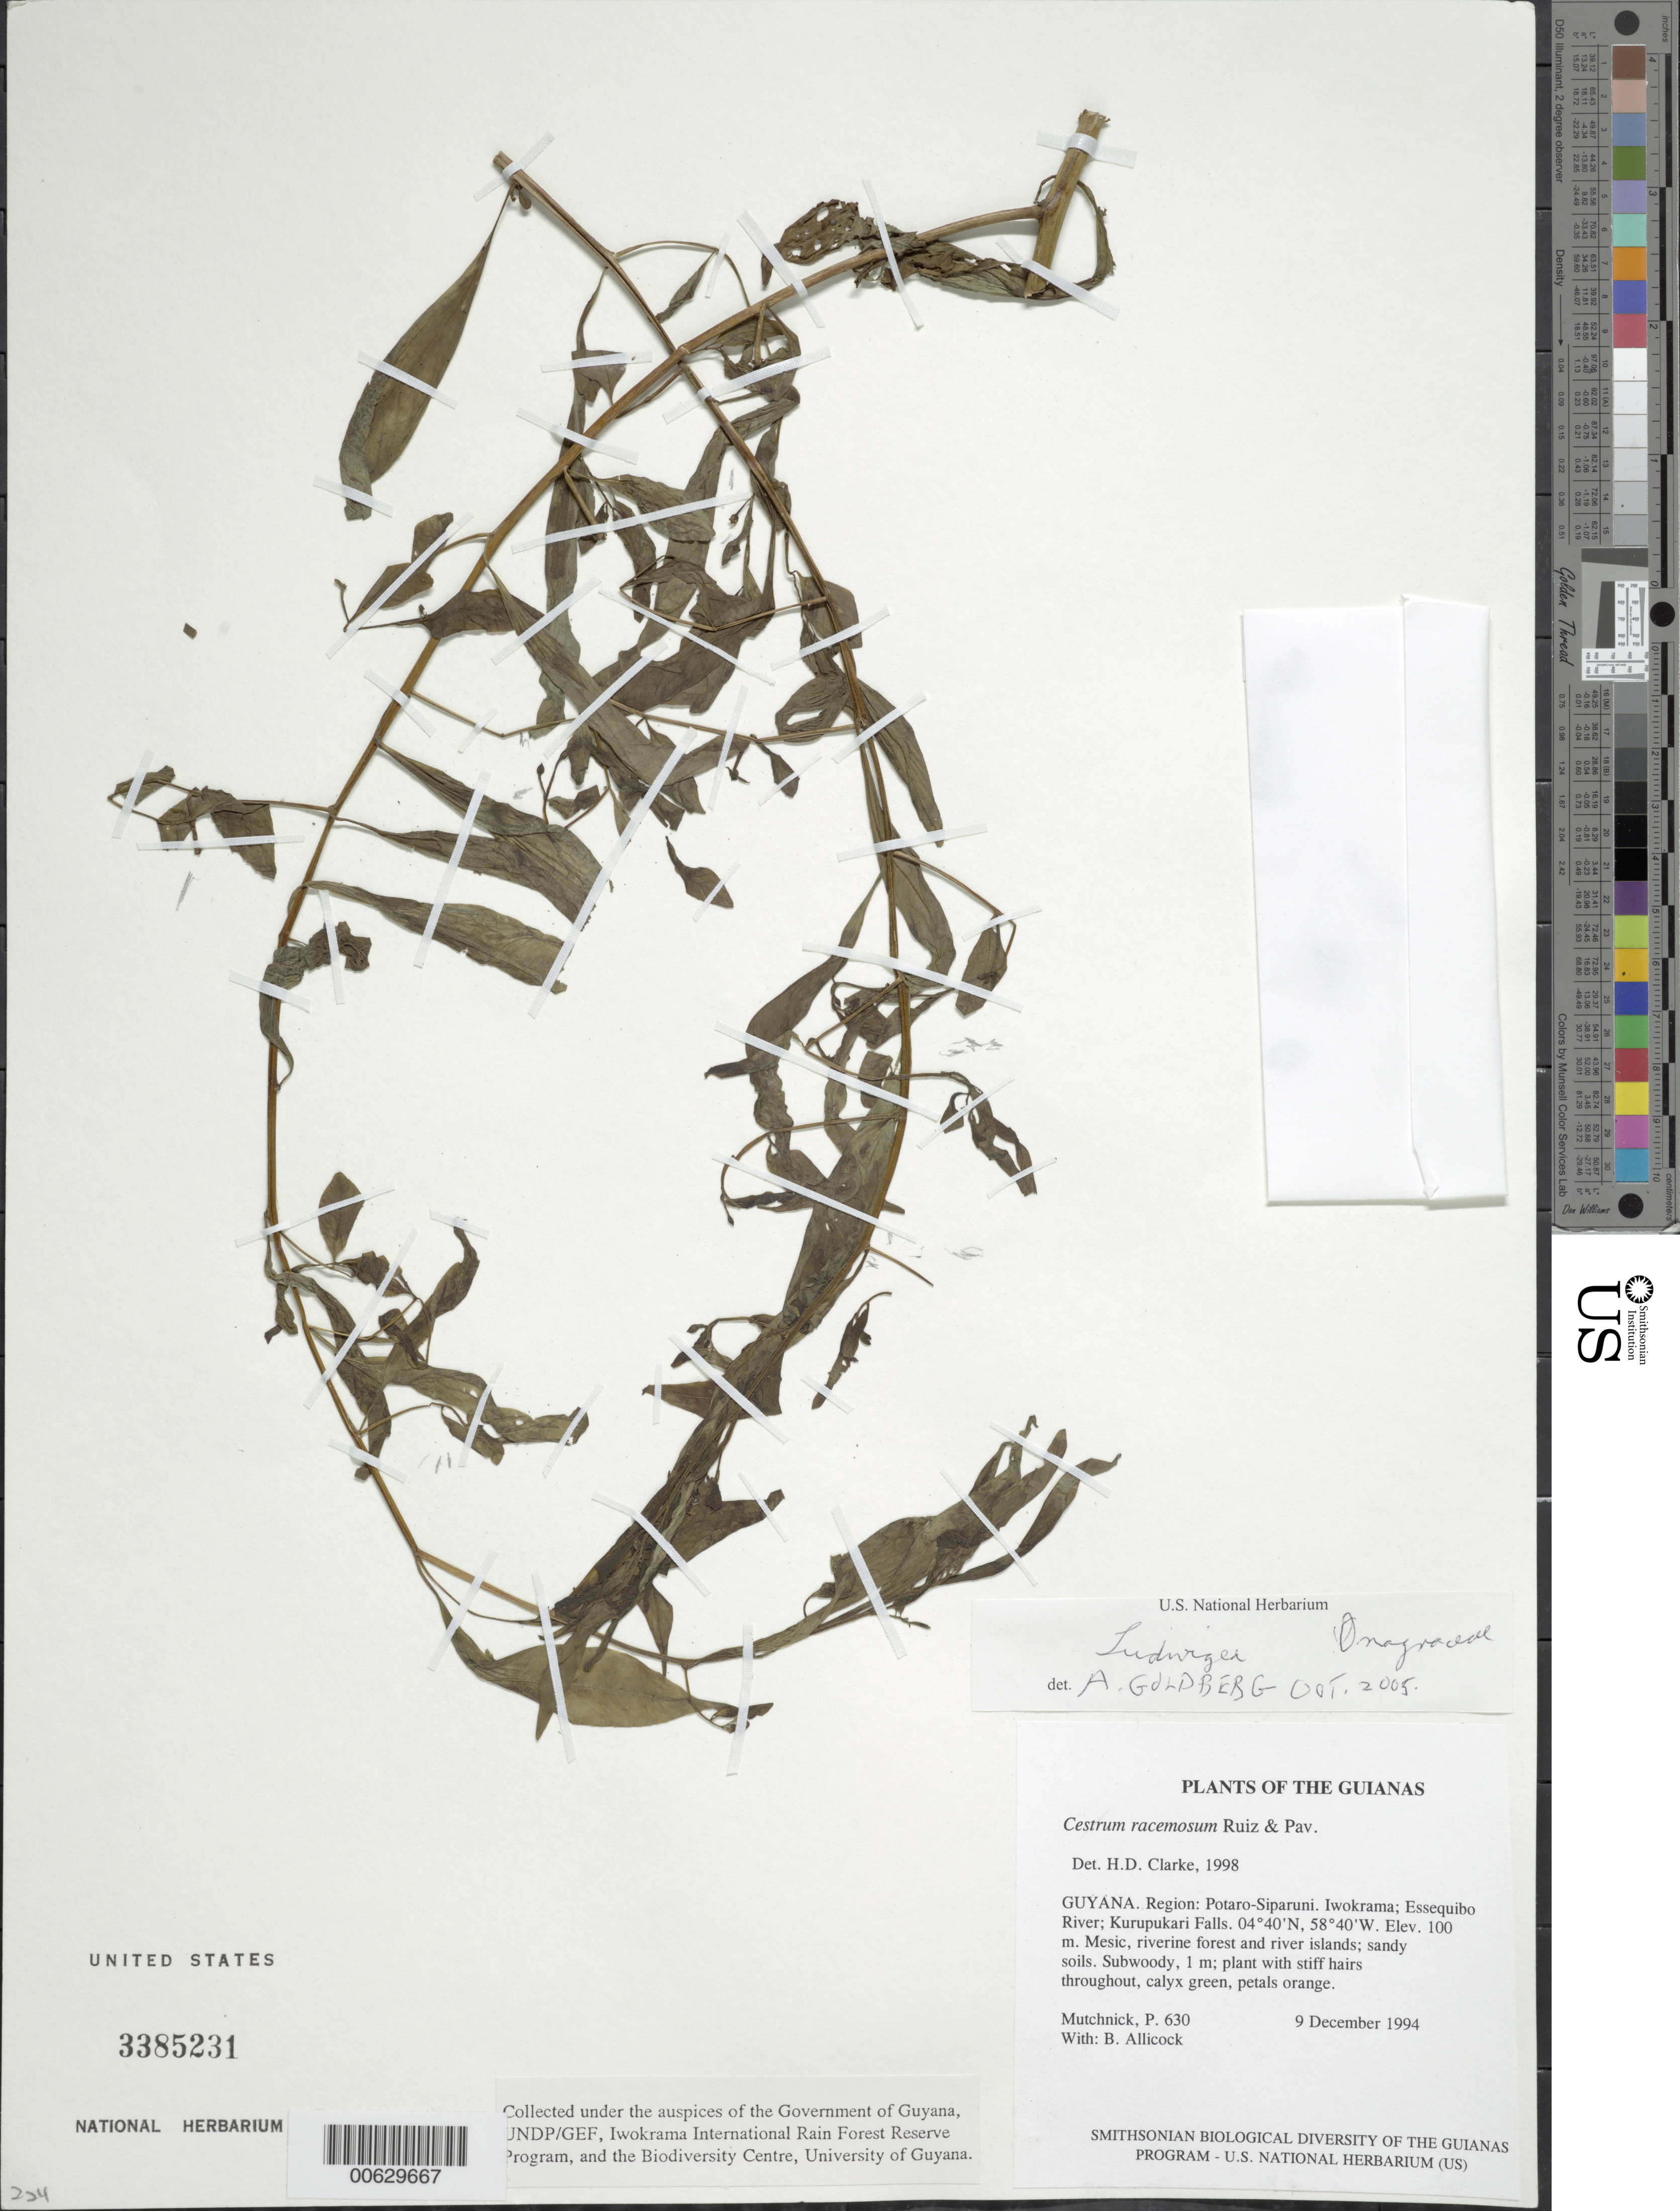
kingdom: Plantae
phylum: Tracheophyta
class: Magnoliopsida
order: Myrtales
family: Onagraceae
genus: Ludwigia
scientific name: Ludwigia sp.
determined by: Goldberg, Aaron, (US), NMNH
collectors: P. Mutchnick & B. Allicock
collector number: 630 b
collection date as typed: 9 December 1994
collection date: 1994-12-09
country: Guyana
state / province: Potaro-Siparuni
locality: Iwokrama; Essequibo River; Kurupukari Falls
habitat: Mesic, riverine forest and river islands; sandy soils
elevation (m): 100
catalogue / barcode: US 3385231